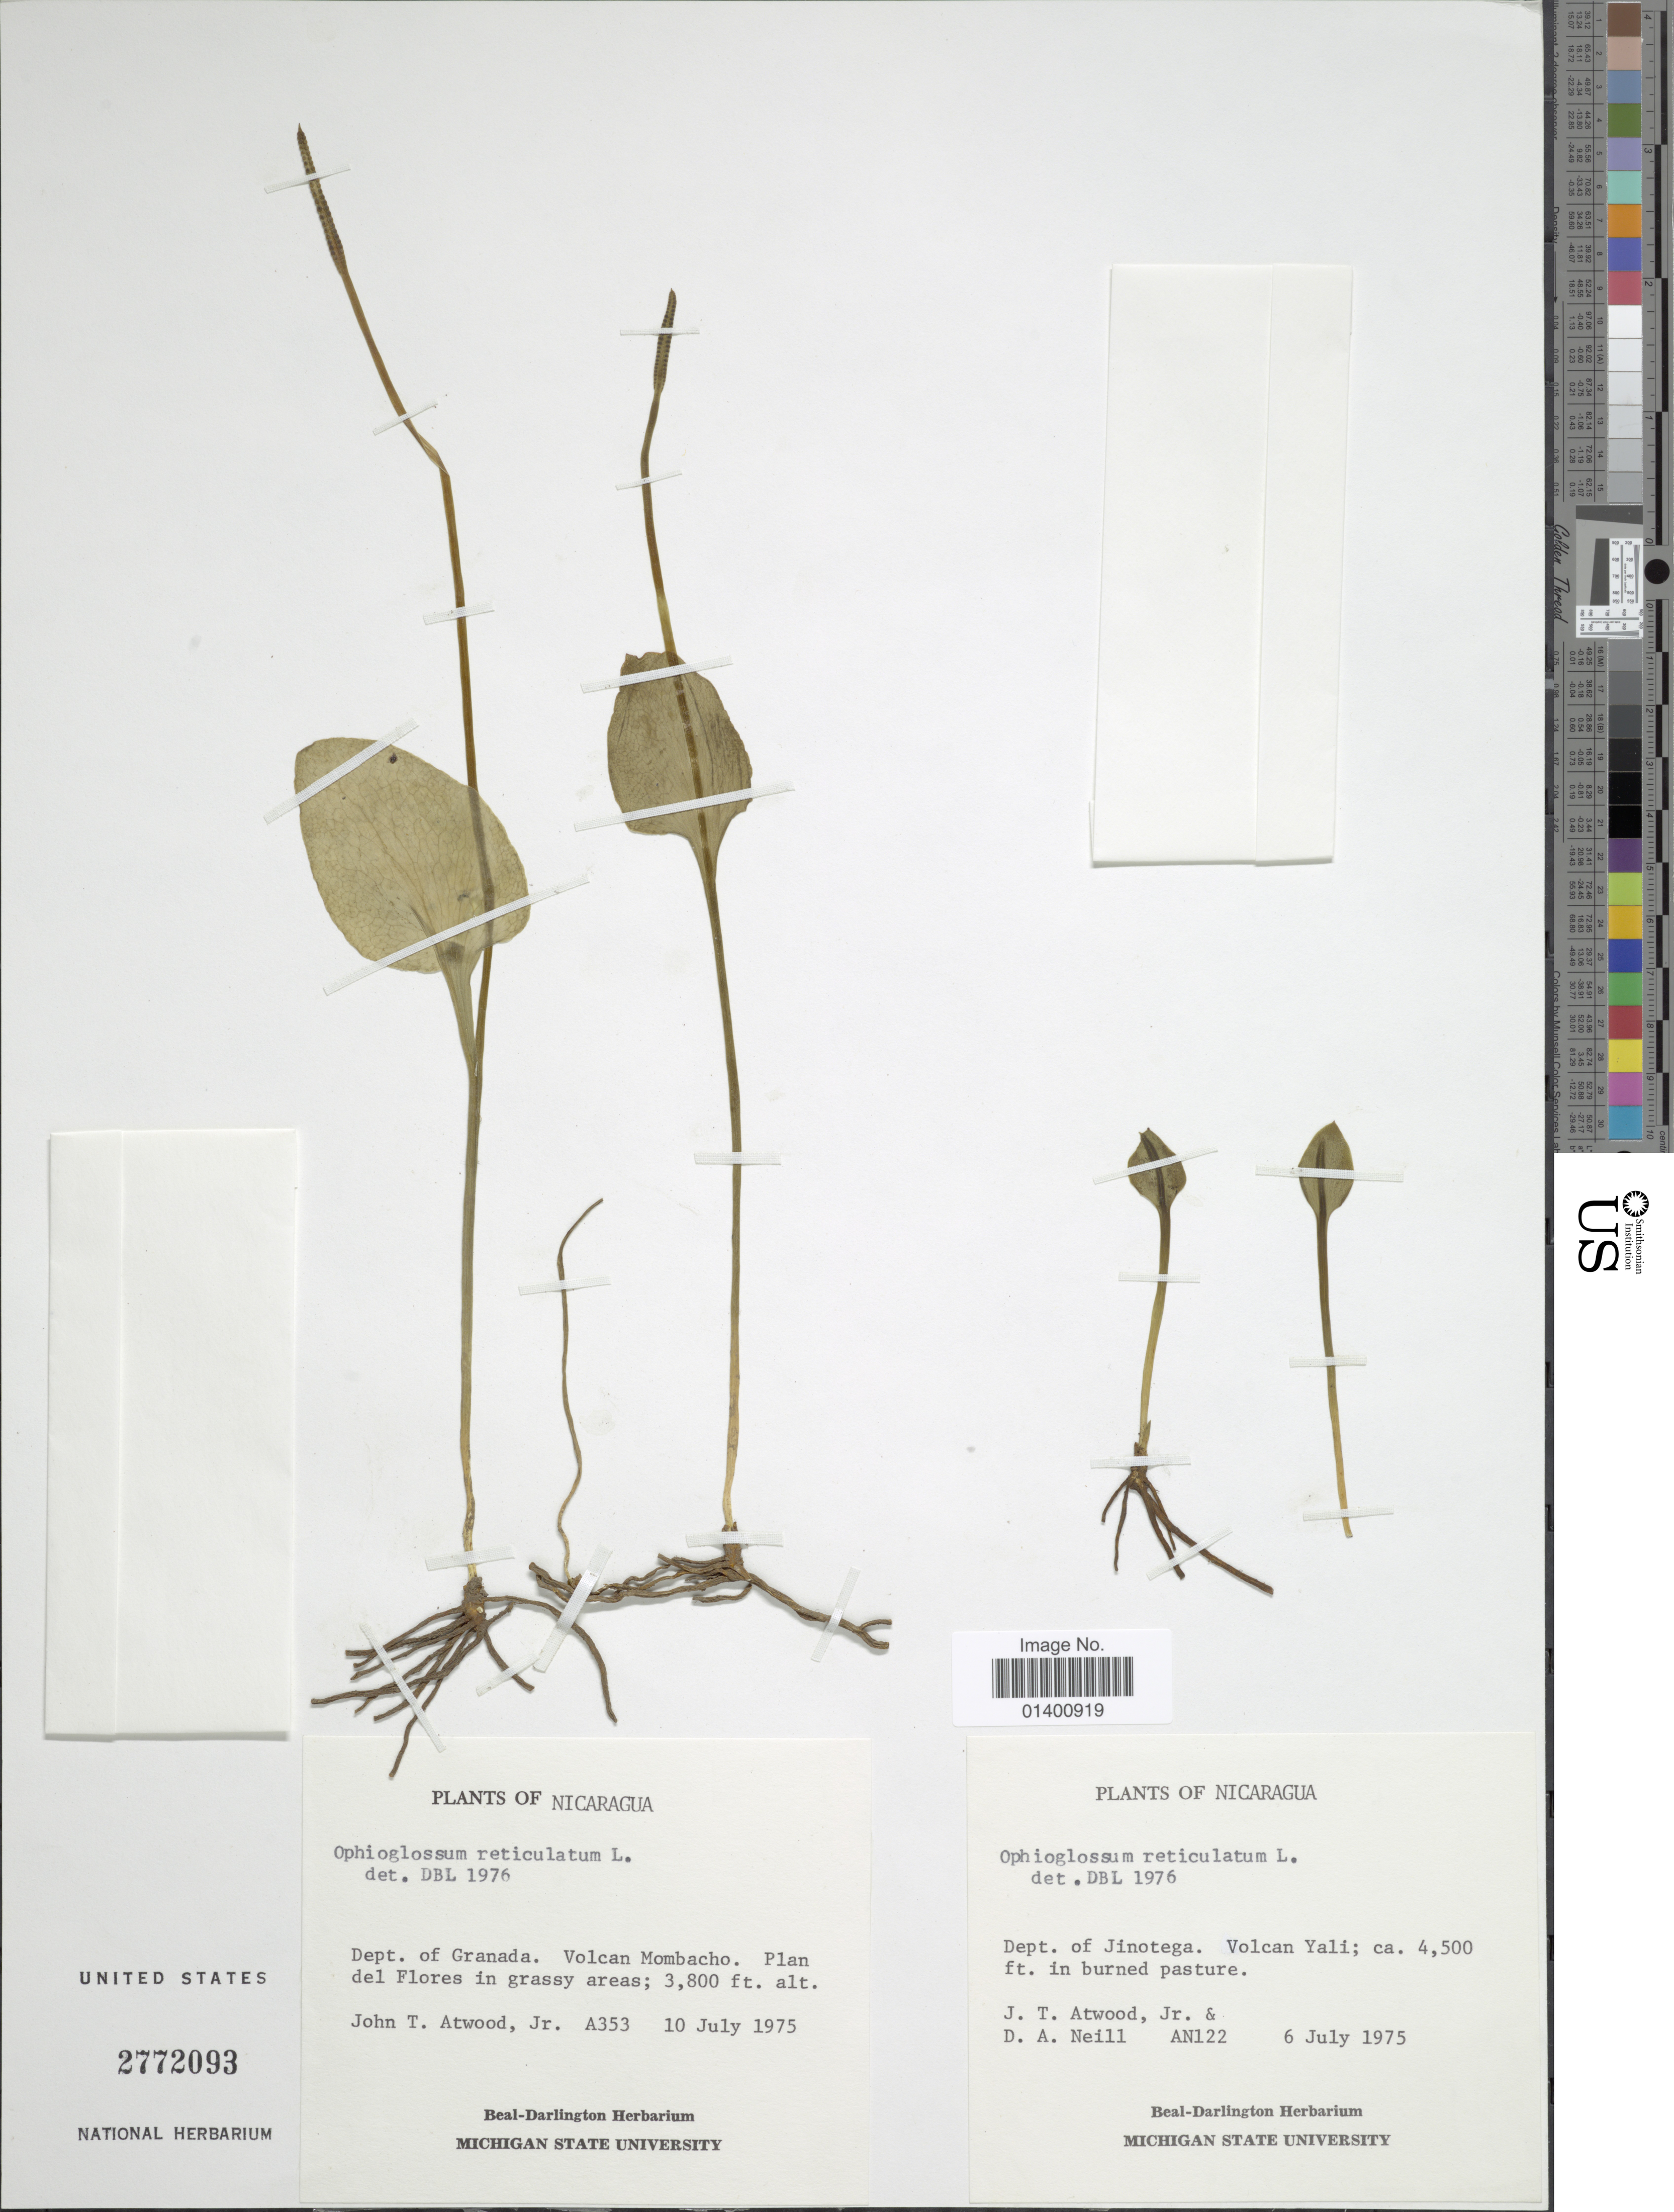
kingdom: Plantae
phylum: Tracheophyta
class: Polypodiopsida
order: Ophioglossales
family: Ophioglossaceae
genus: Ophioglossum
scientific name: Ophioglossum reticulatum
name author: L.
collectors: J. T. Atwood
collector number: A353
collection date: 1975-07-10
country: Nicaragua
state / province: Granada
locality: Volcan Mombacho, Plan del Flores in grassy areas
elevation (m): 1158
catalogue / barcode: US 2772093